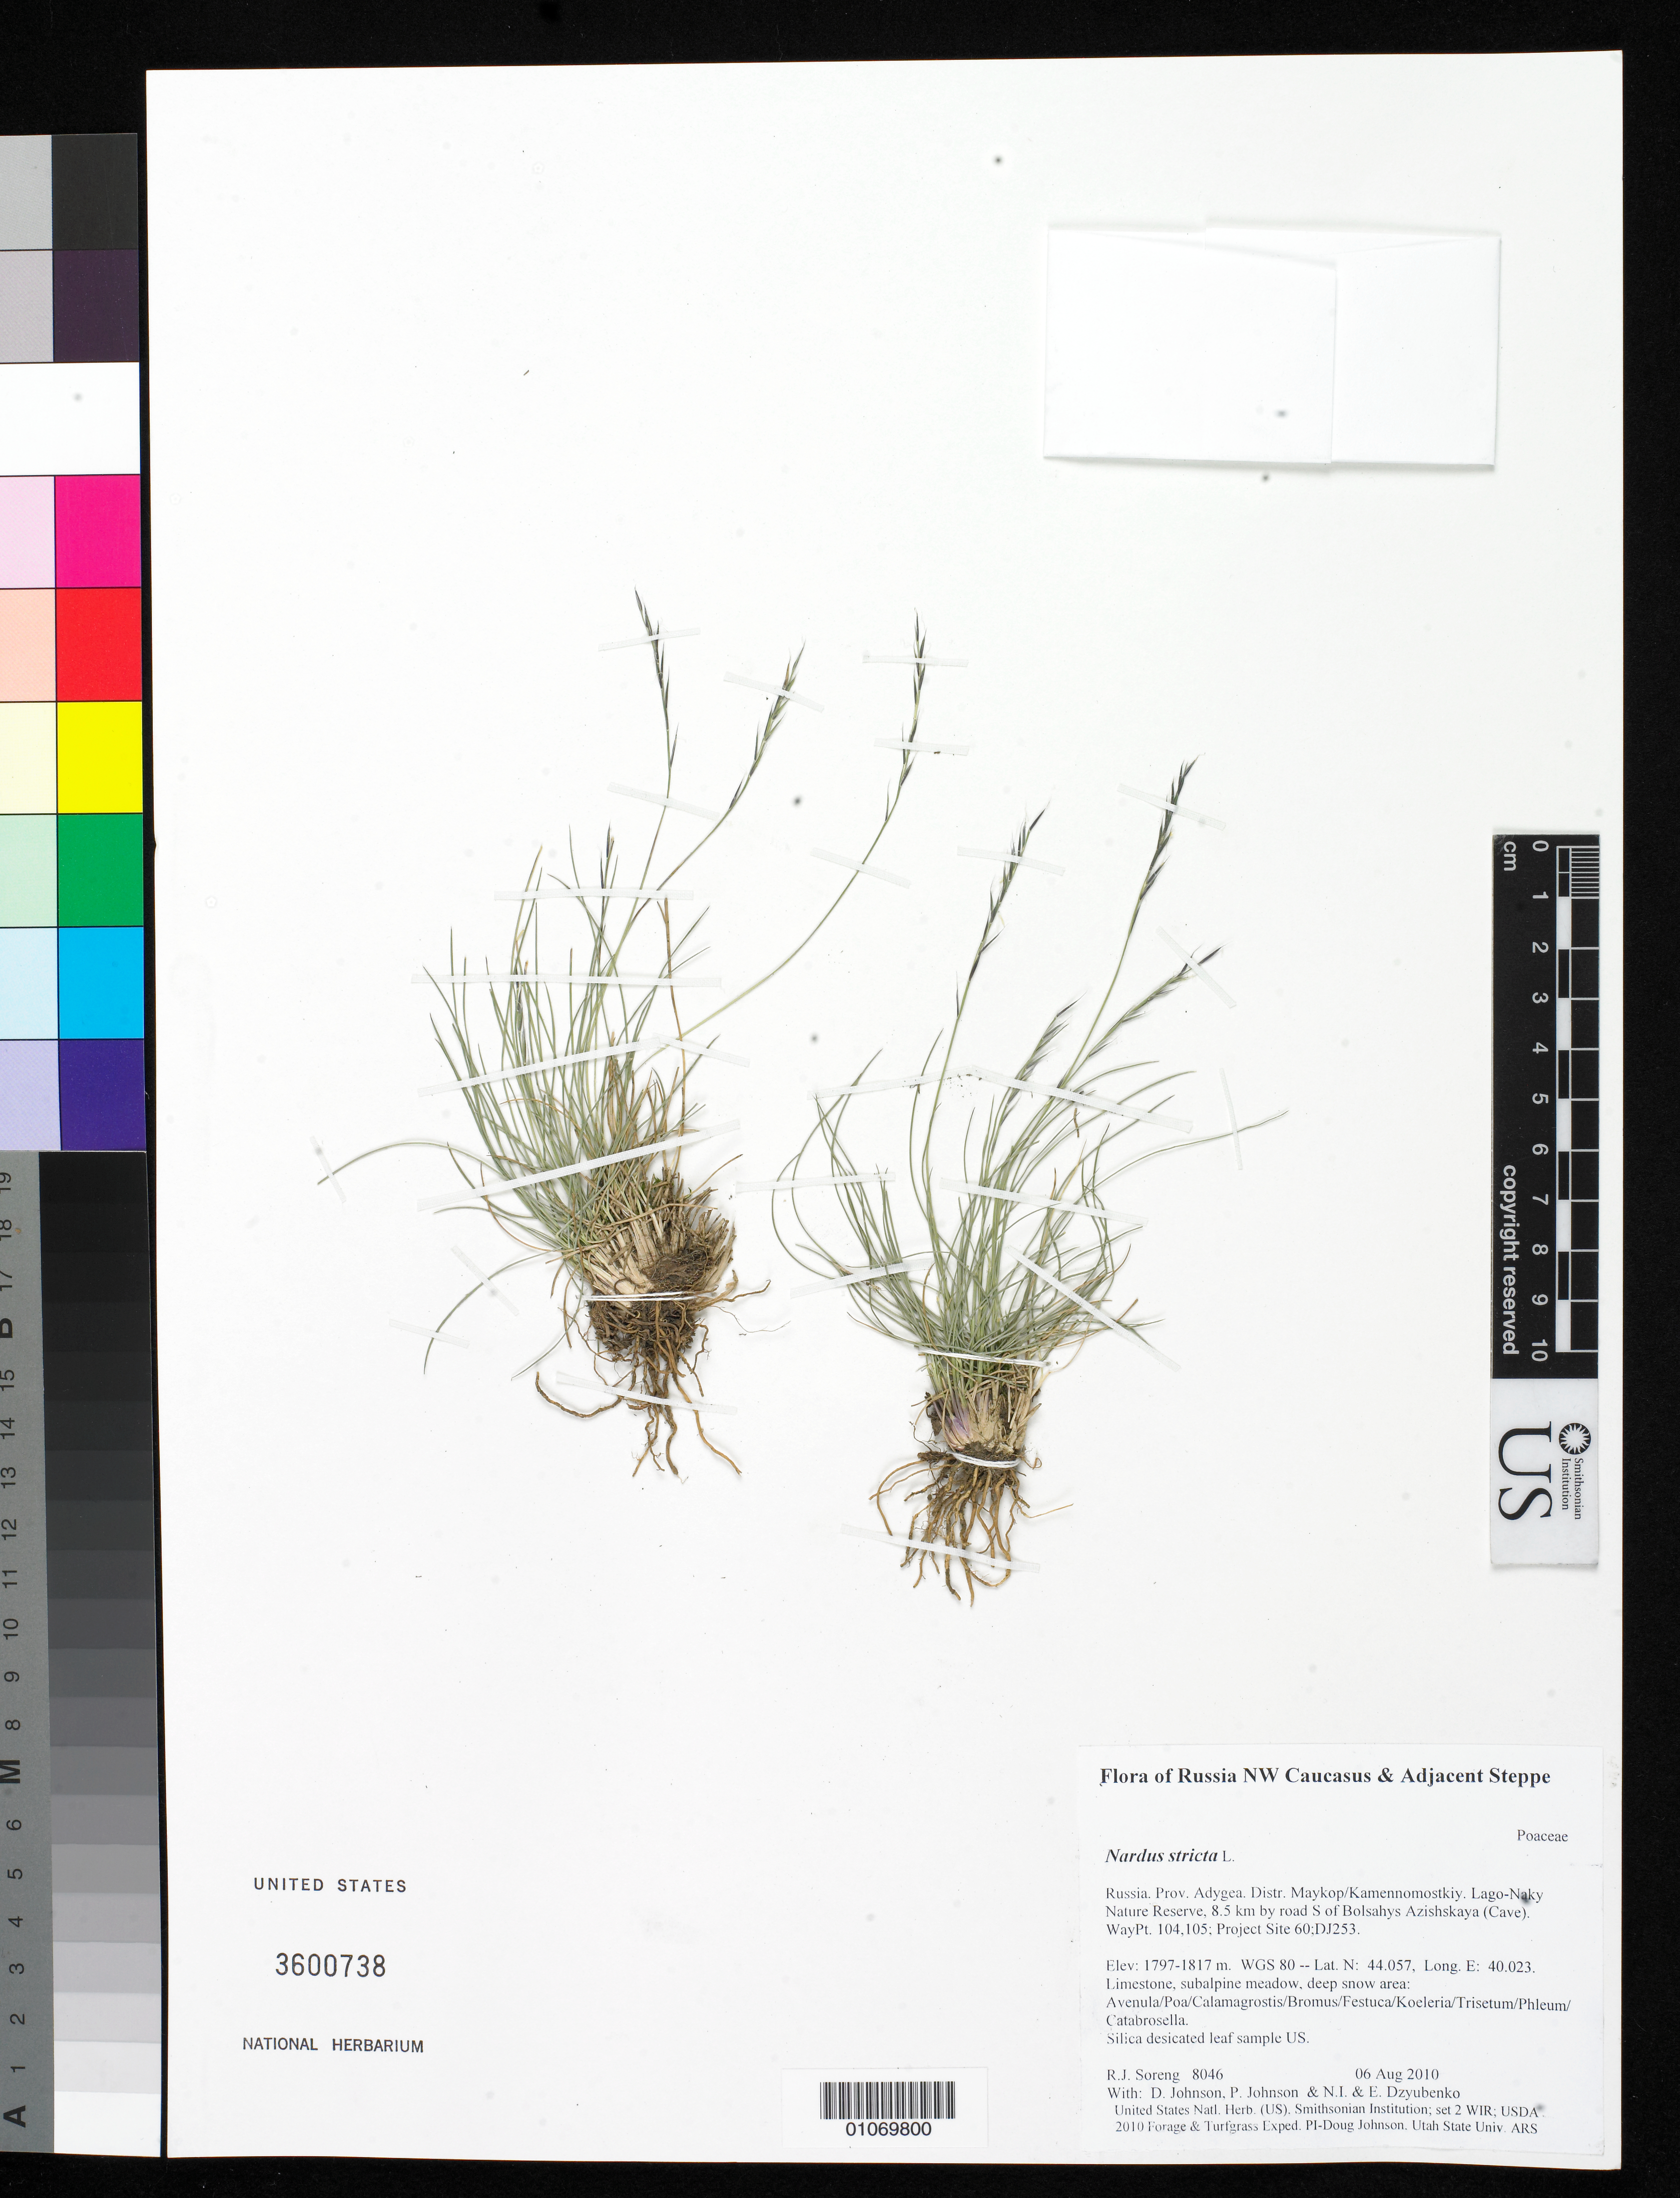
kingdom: Plantae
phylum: Tracheophyta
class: Liliopsida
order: Poales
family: Poaceae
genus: Nardus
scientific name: Nardus stricta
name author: L.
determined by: Soreng, Robert J., Research Associate (BOT), Smithsonian Institution - National Museum of Natural History (UNITED STATES)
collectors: R. J. Soreng, D. Johnson, P. Johnson, N. Dzyubenko & E. Dzyubenko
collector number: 8046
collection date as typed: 06 Aug 2010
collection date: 2010-08-06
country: Russian Federation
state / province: Adygea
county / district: Maykop/Kamennomostkiy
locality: Lago-Naky Nature Reserve, 8.5 km by road S of Bolsahys Azishskaya (Cave)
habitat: Limestone, subalpine meadow, deep snow area: Avenula/Poa/Calamagrostis/Bromus/Festuca/Koeleria/Trisetum/Phleum/Catabrosella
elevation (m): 1797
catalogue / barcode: US 3600738